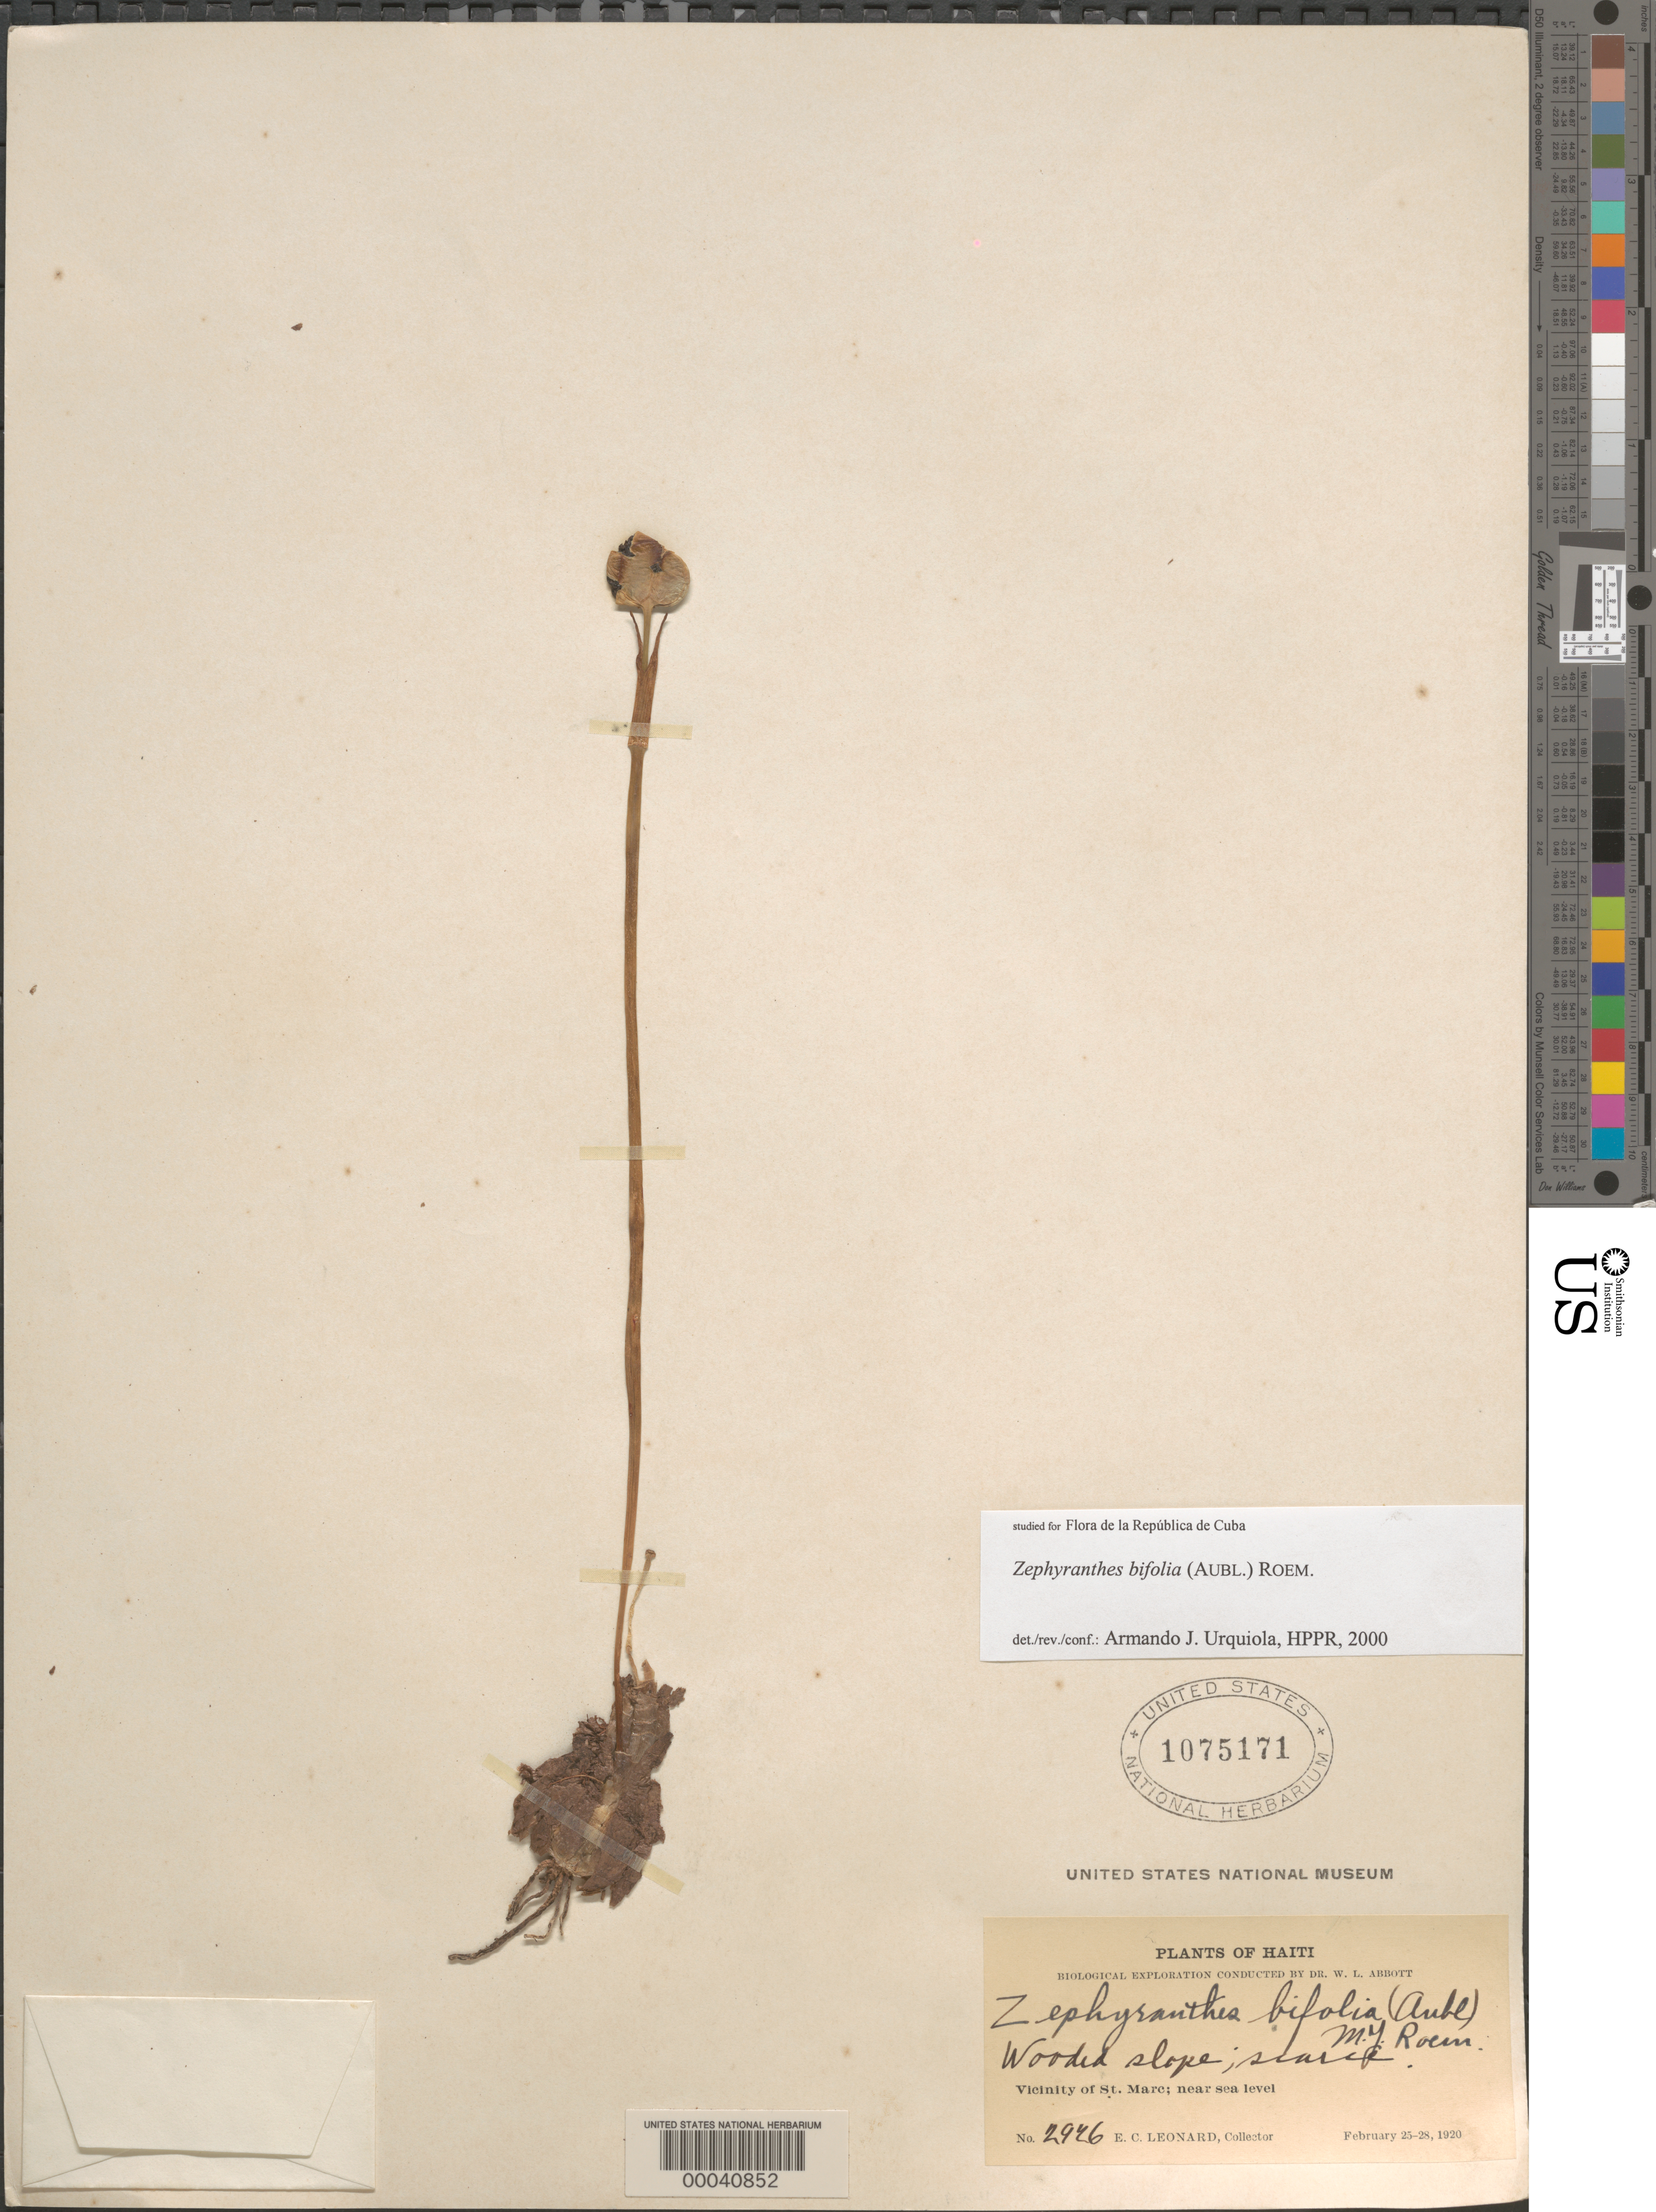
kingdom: Plantae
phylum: Tracheophyta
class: Liliopsida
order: Asparagales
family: Amaryllidaceae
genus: Zephyranthes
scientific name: Zephyranthes bifolia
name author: (Aubl.) M. Roem.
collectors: E. C. Leonard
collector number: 2926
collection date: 1920-02-25/1920-02-28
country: Haiti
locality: Vicinity of St. Marc.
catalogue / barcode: US 1075171